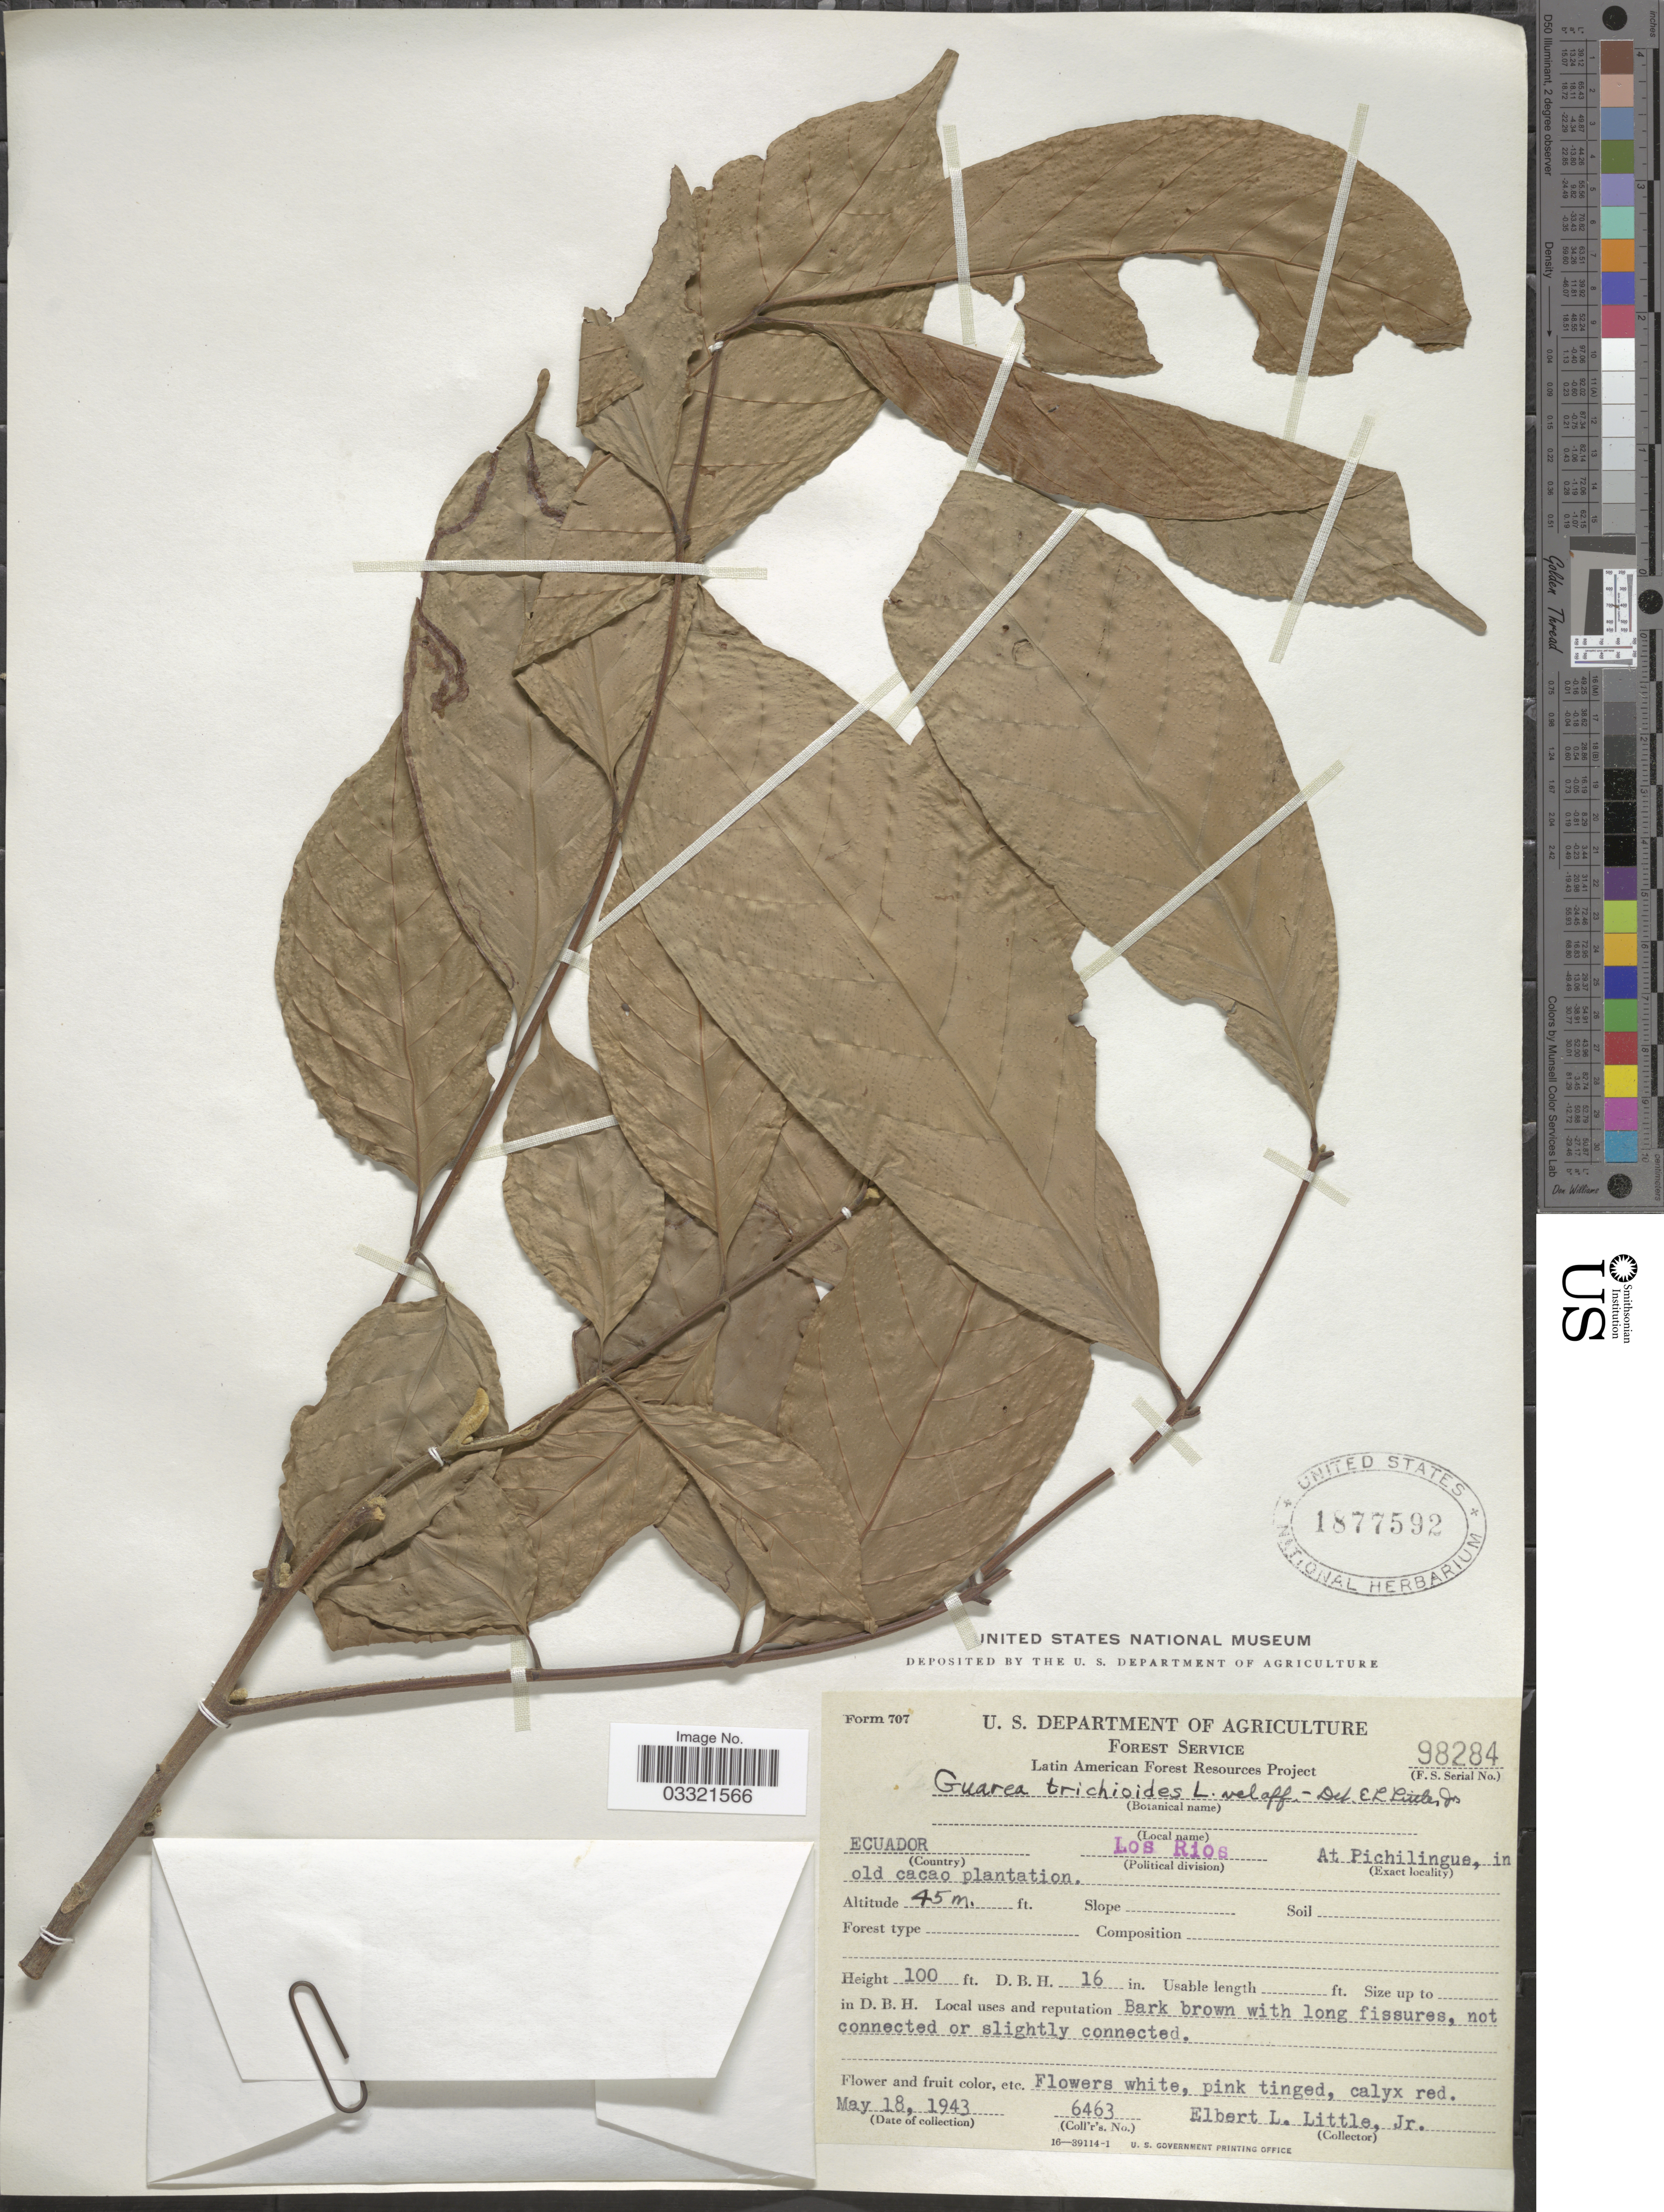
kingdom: Plantae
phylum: Tracheophyta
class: Magnoliopsida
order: Sapindales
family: Meliaceae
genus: Guarea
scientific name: Guarea guidonia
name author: (L.) Sleumer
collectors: E. L. Little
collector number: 6463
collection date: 1943-05-18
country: Ecuador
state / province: Los Ríos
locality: At Pichilingue, in ols cacao plantation.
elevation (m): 45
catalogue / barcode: US 1877592